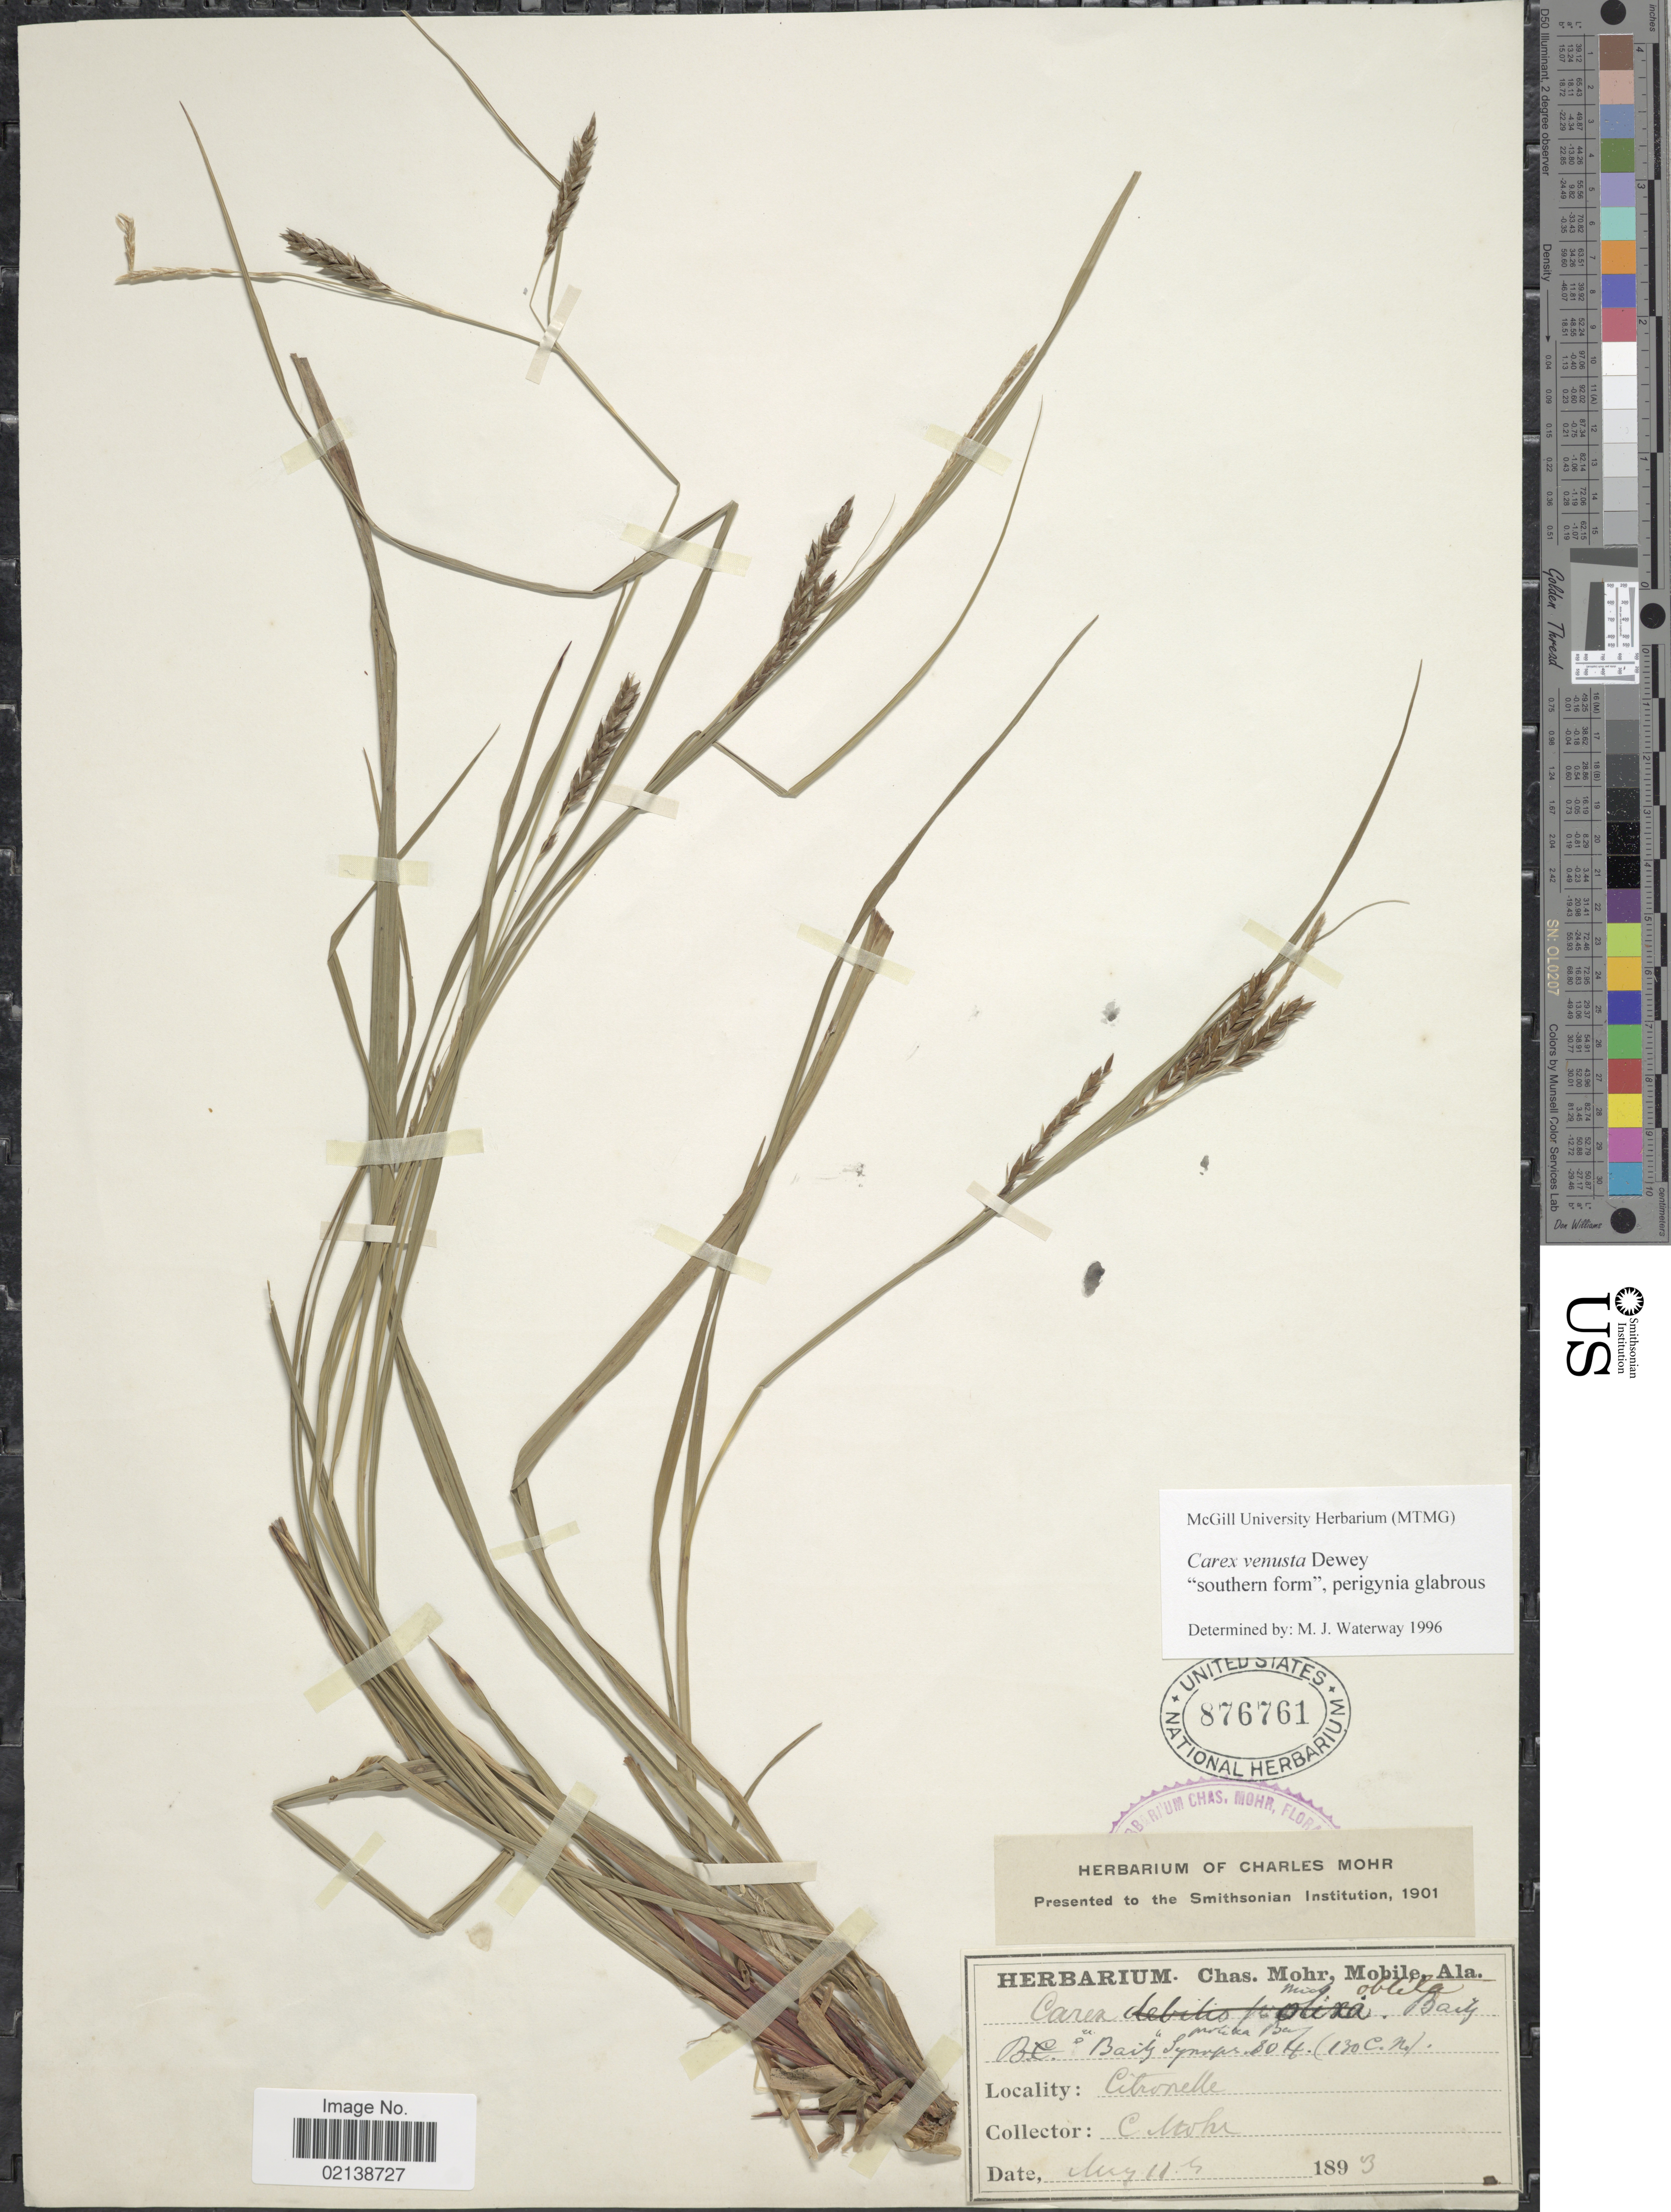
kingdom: Plantae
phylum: Tracheophyta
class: Liliopsida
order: Poales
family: Cyperaceae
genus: Carex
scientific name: Carex venusta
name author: Dewey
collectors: C. T. Mohr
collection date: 1893-05-11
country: United States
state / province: Alabama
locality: Citronelle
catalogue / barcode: US 876761